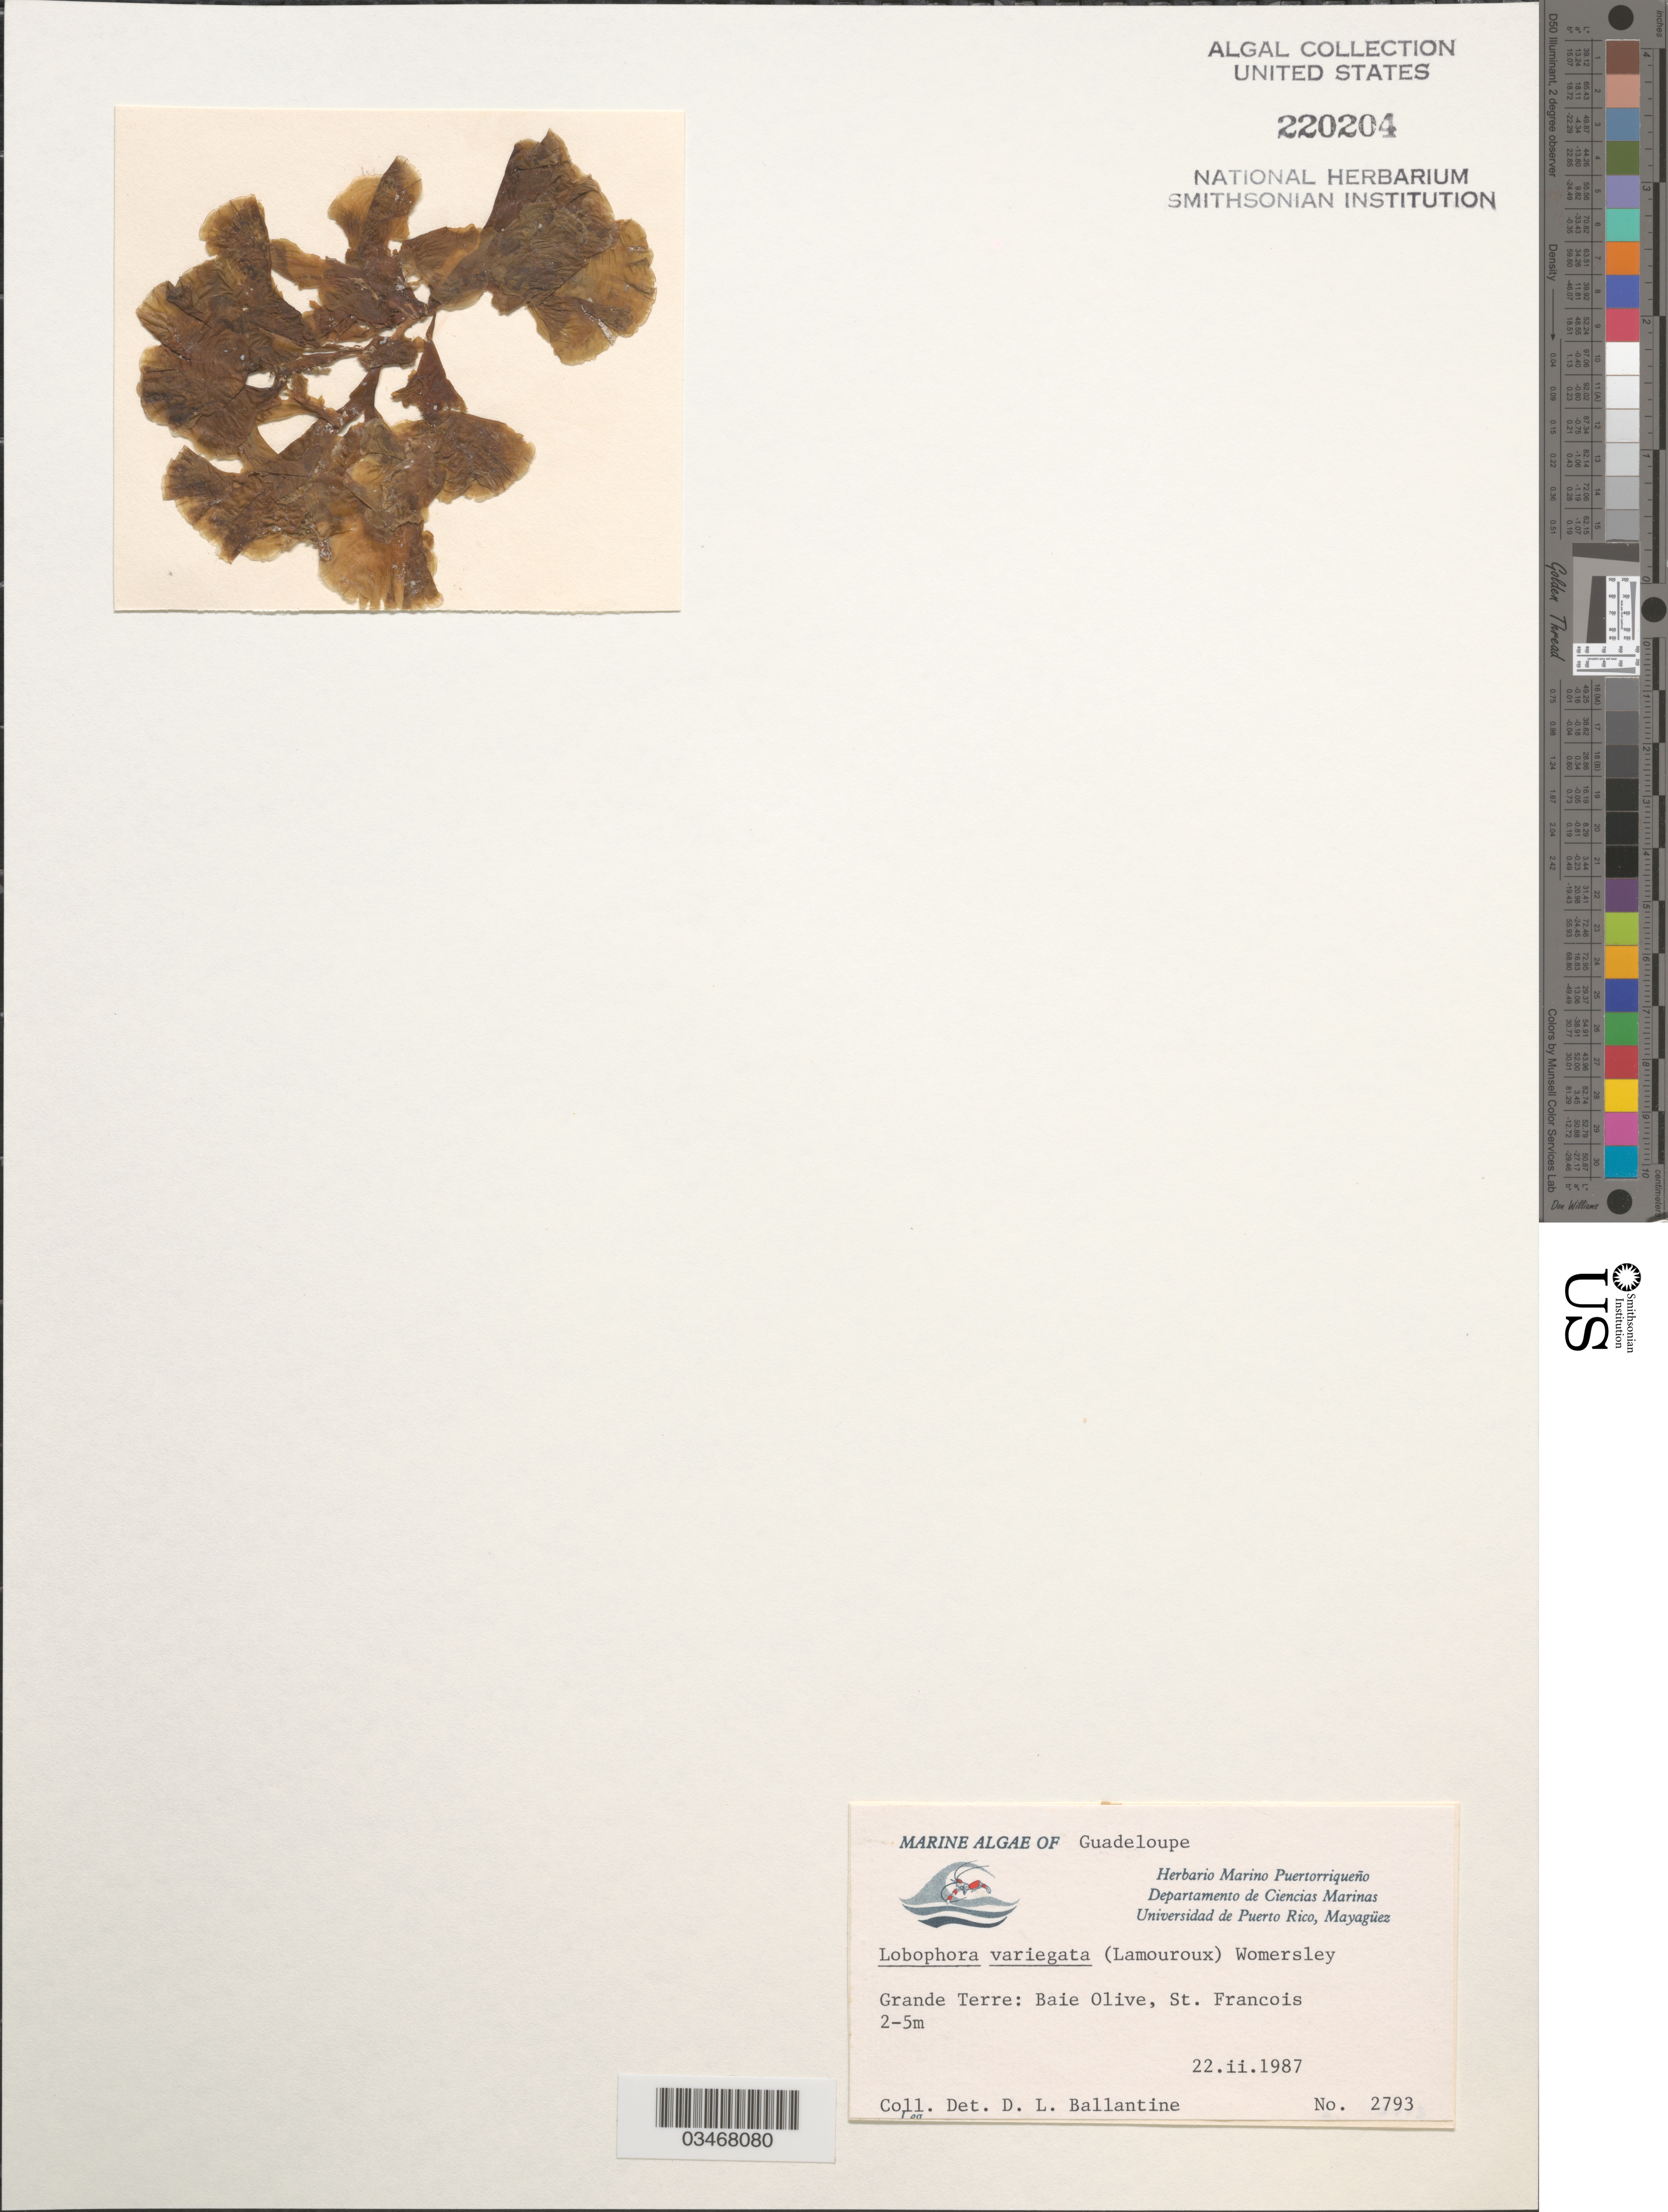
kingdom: Chromista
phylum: Ochrophyta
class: Phaeophyceae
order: Dictyotales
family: Dictyotaceae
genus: Lobophora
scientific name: Lobophora variegata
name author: (J.V.Lamouroux) Womersley & E.C. Oliveira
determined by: Ballantine, D. L.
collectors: D.L. Ballantine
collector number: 2793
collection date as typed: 22 Feb 1987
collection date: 1987-02-22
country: Guadeloupe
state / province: Grande-Terre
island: Grande Terre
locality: Baie Olive, St. Francois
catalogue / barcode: US 220204